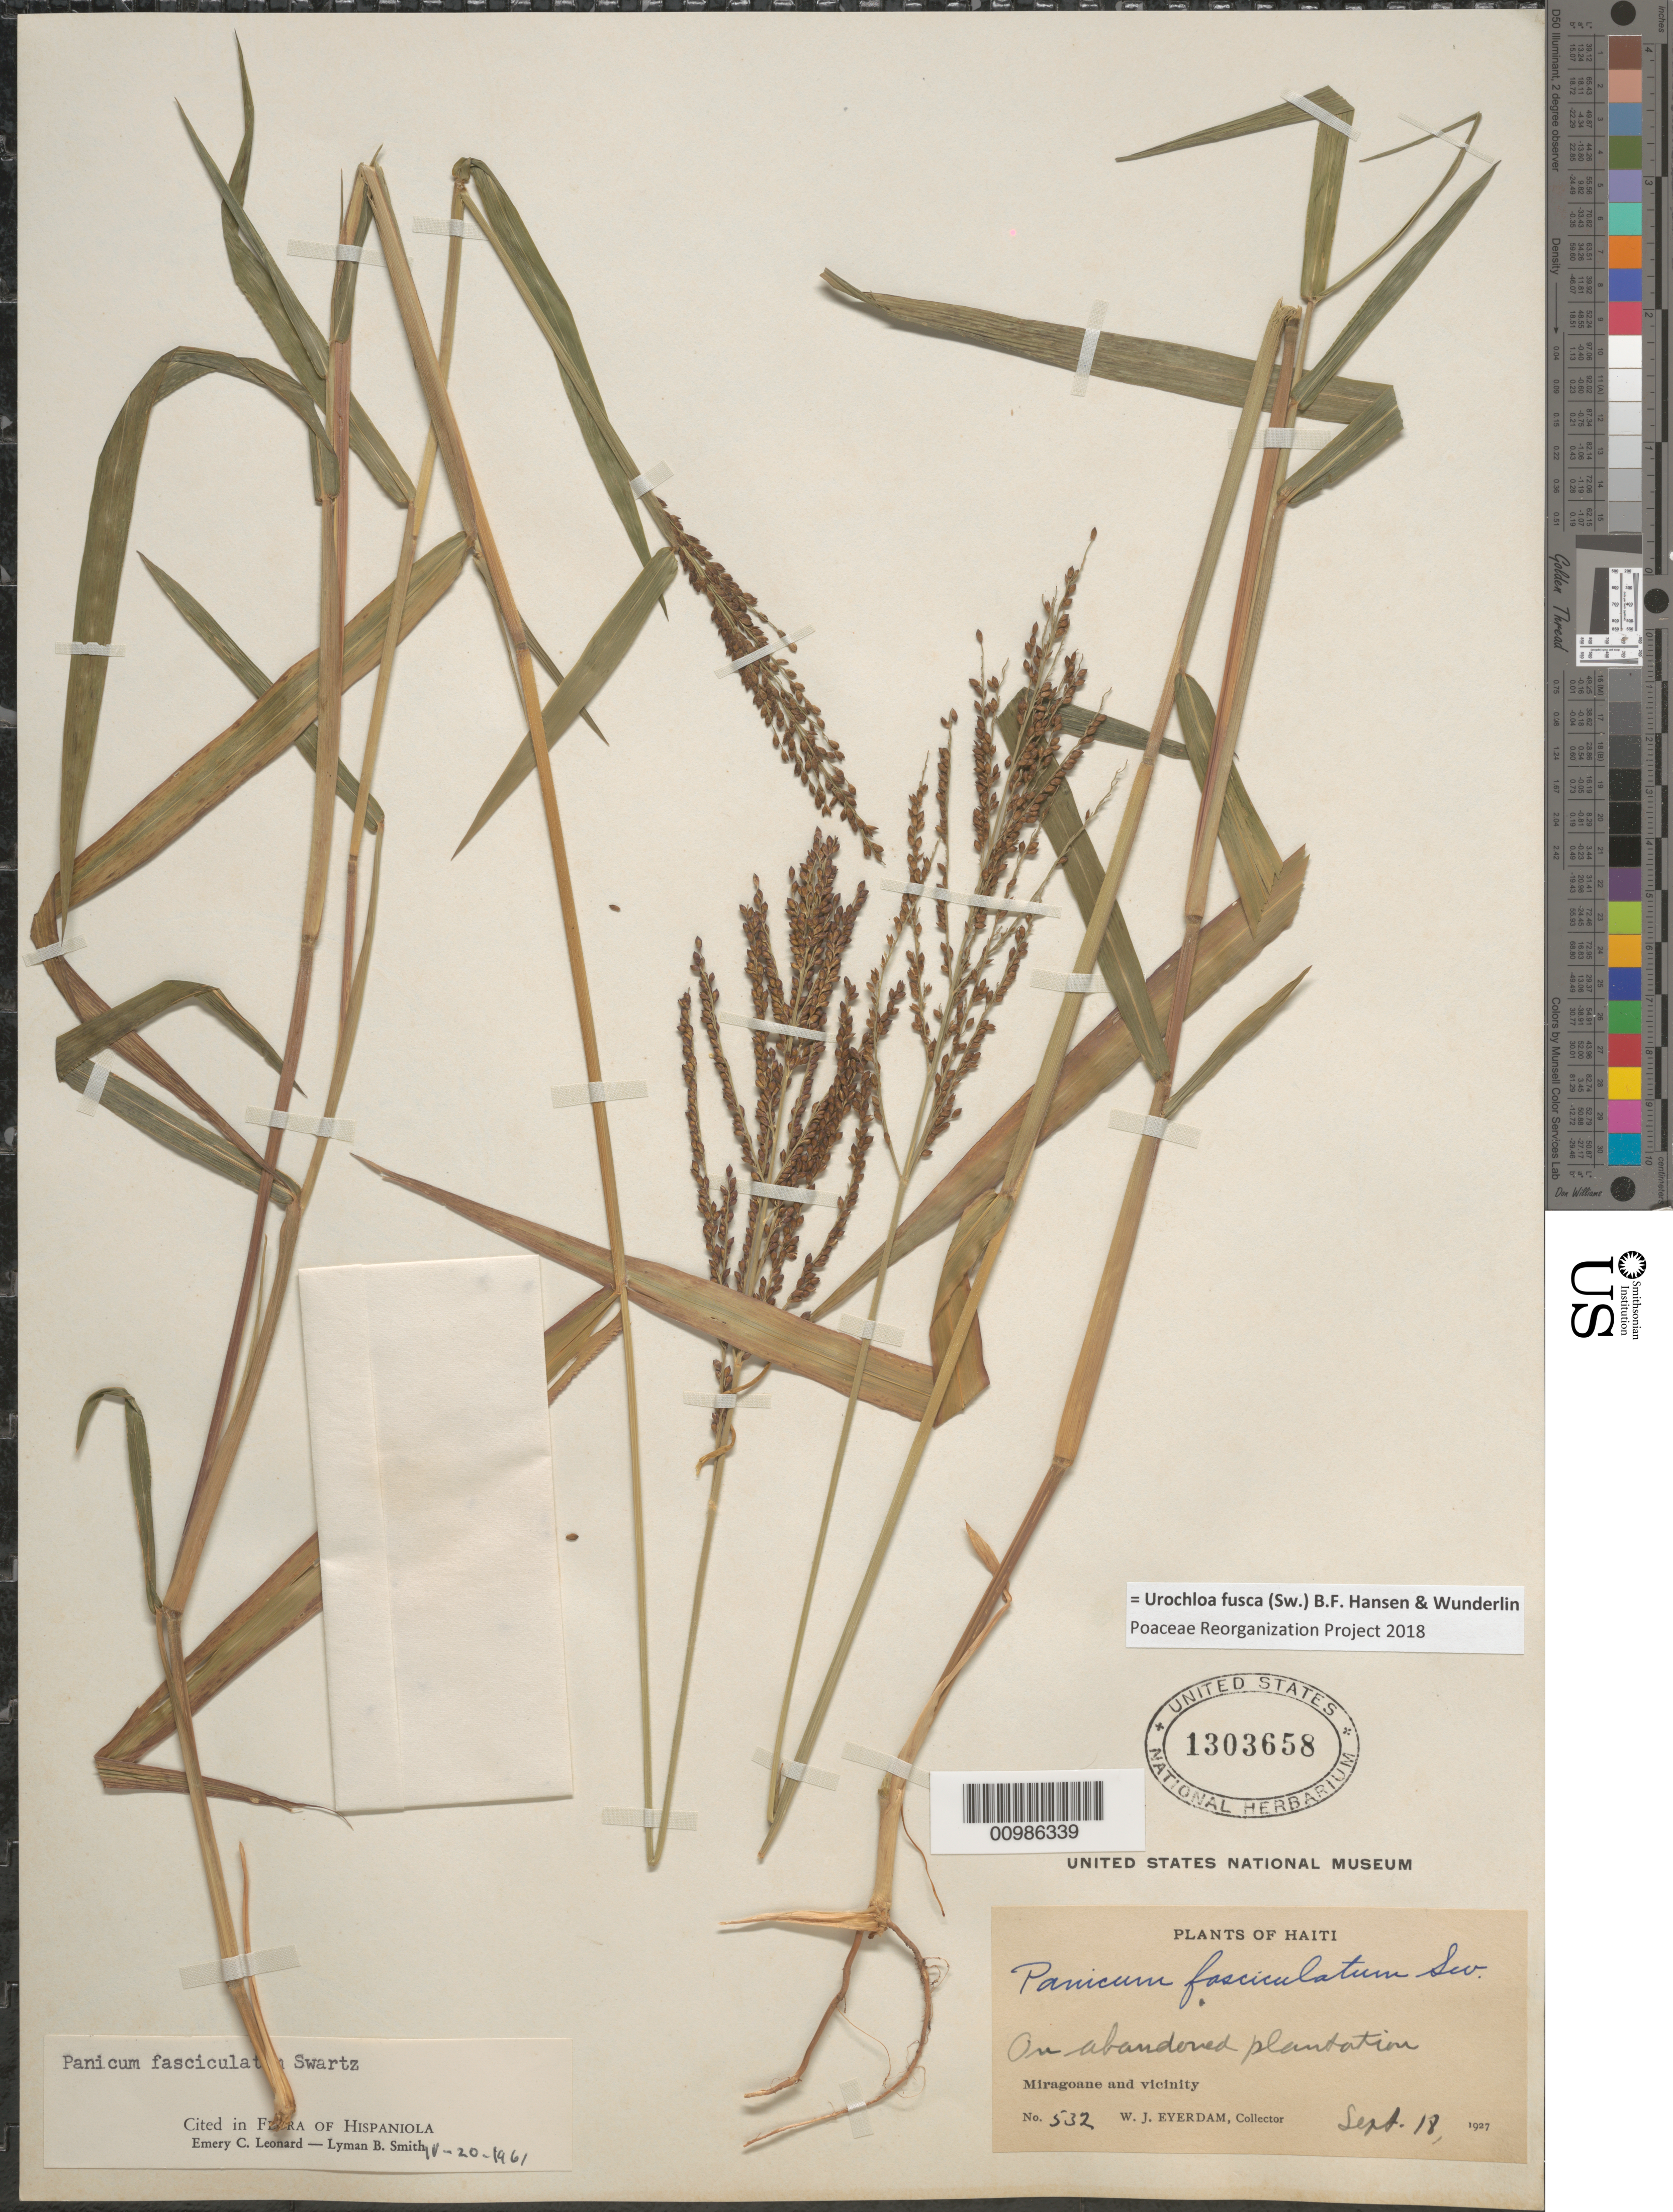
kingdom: Plantae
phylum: Tracheophyta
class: Liliopsida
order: Poales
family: Poaceae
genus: Brachiaria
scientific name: Brachiaria fasciculata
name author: (Sw.) Parodi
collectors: W. J. Eyerdam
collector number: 532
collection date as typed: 18 Sep 1927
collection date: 1927-09-18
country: Haiti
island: Hispaniola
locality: Miragoane and vicinity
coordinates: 0 N, 0 E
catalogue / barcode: US 1303658